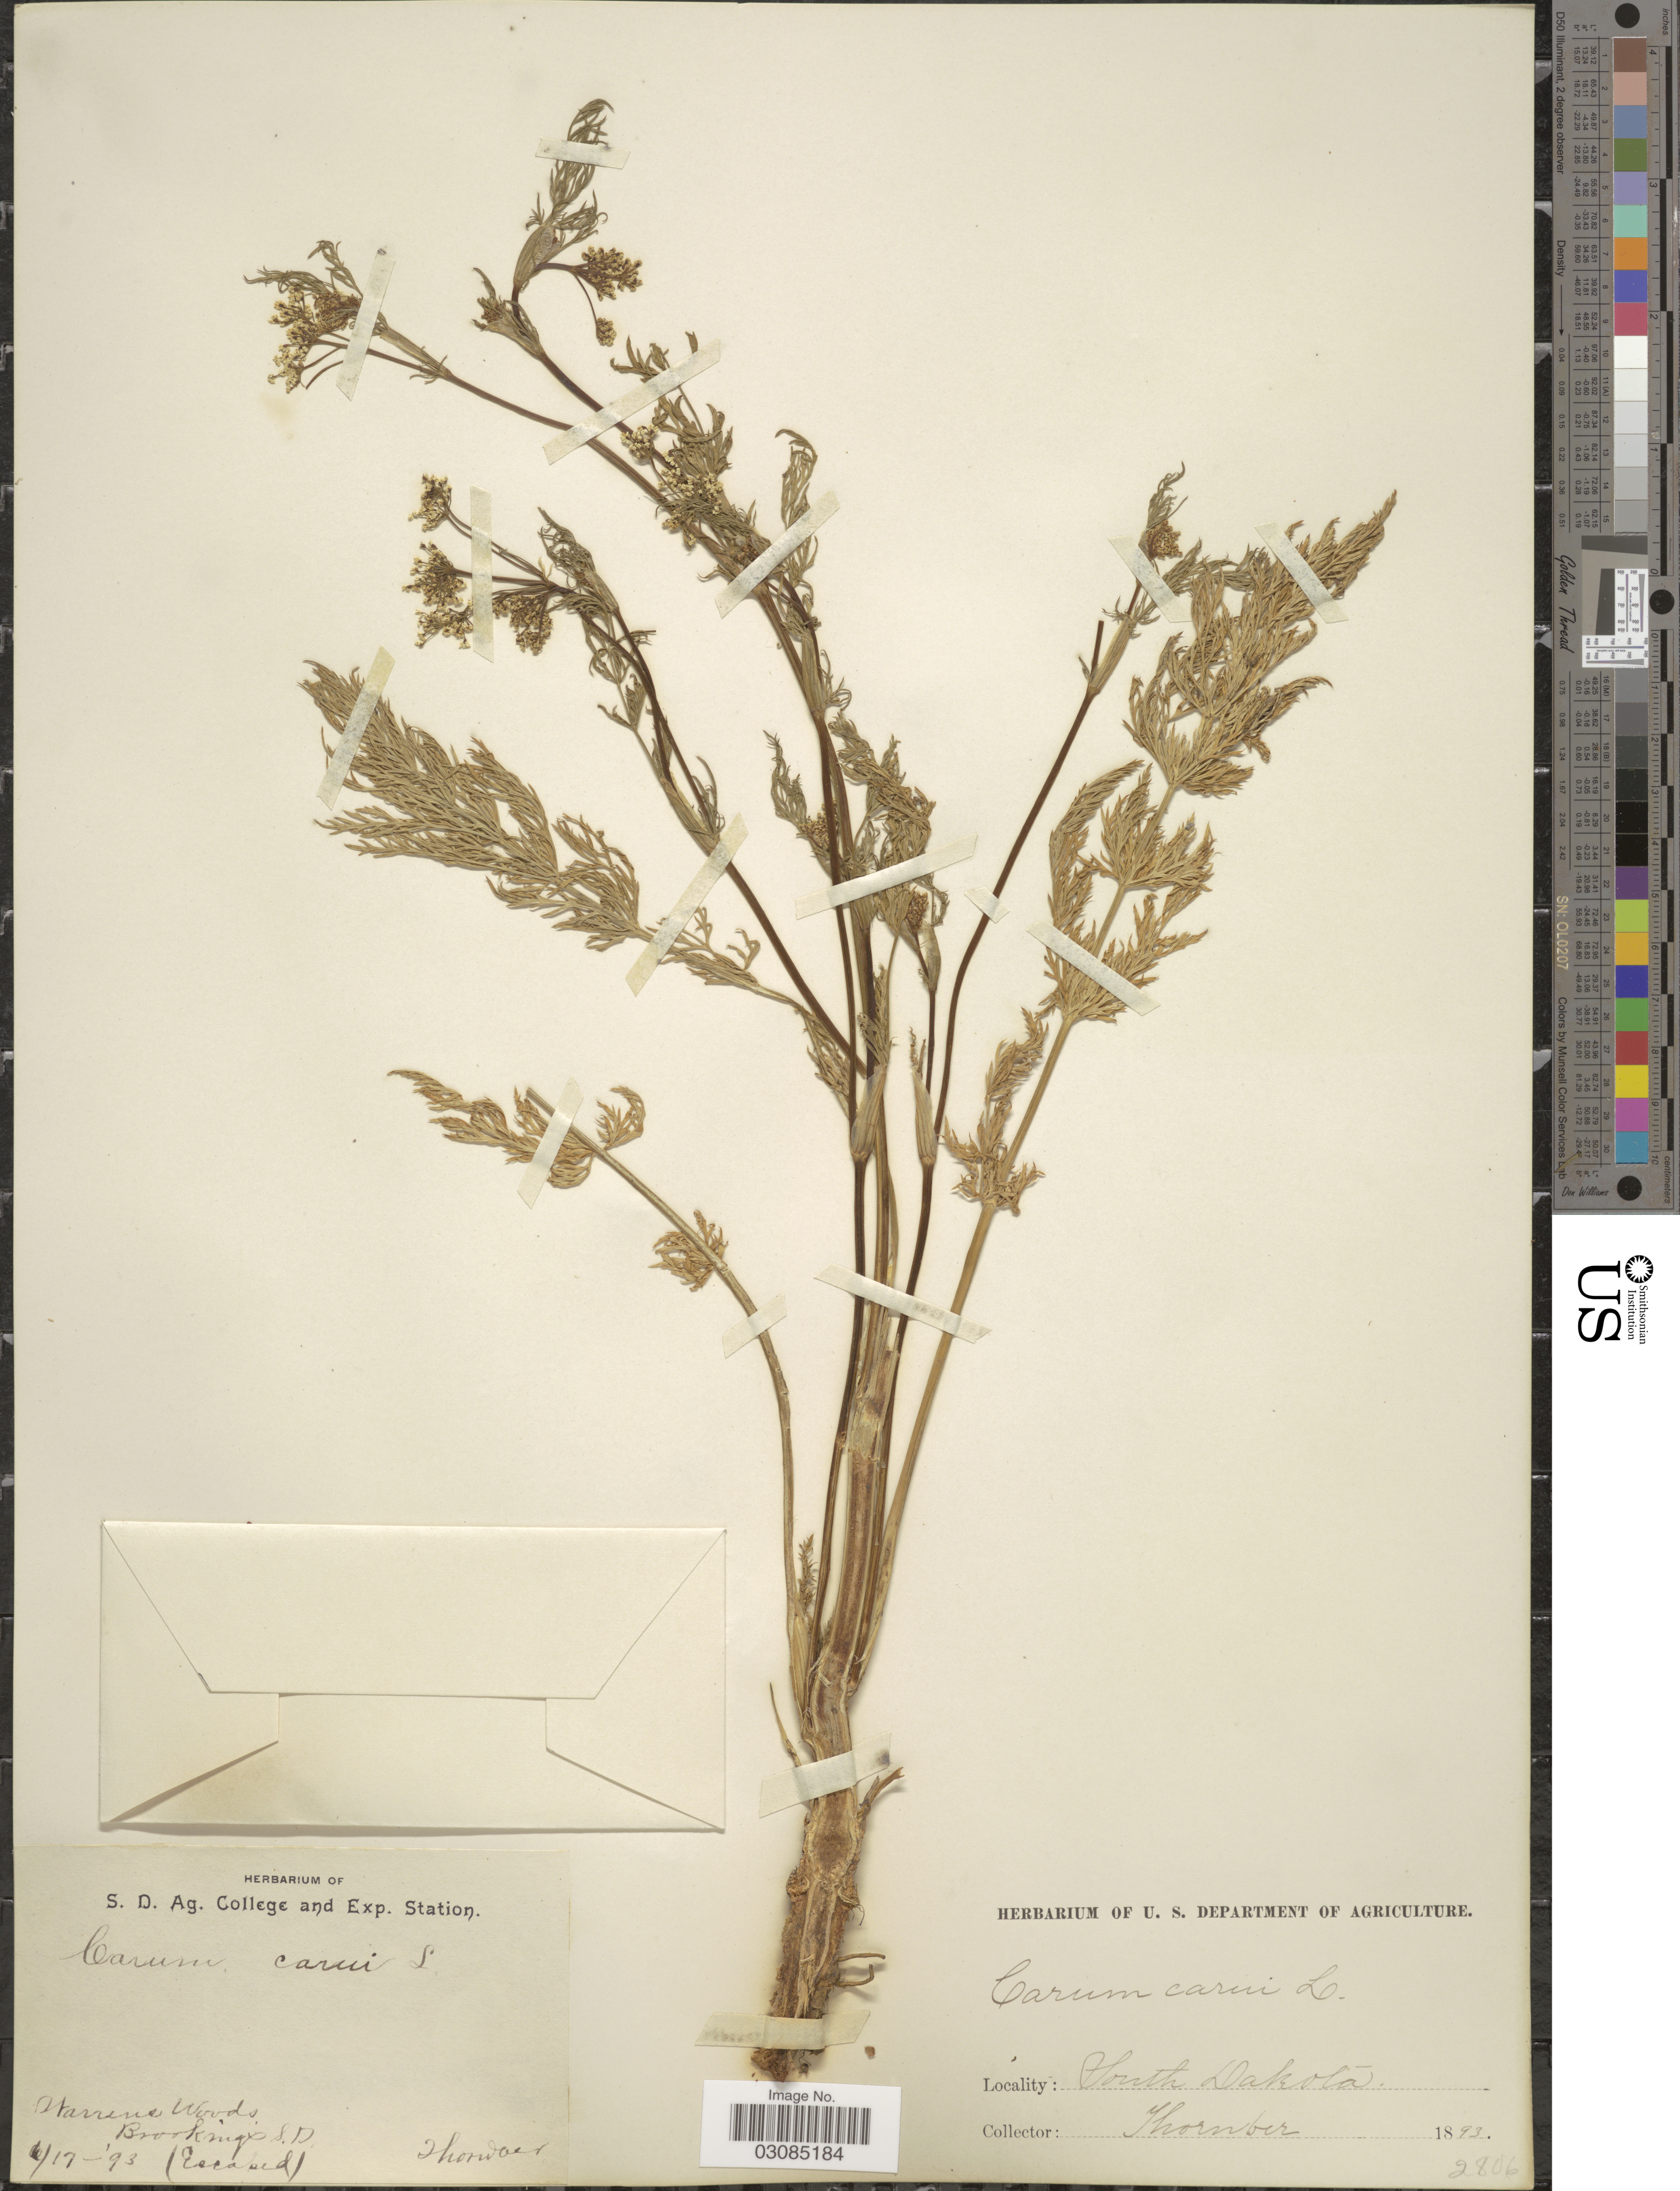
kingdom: Plantae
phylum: Tracheophyta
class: Magnoliopsida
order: Apiales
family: Apiaceae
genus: Carum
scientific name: Carum carvi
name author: L.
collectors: -. Thornber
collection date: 1893-06-17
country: United States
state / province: South Dakota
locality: Warrens Woods, Brookings.